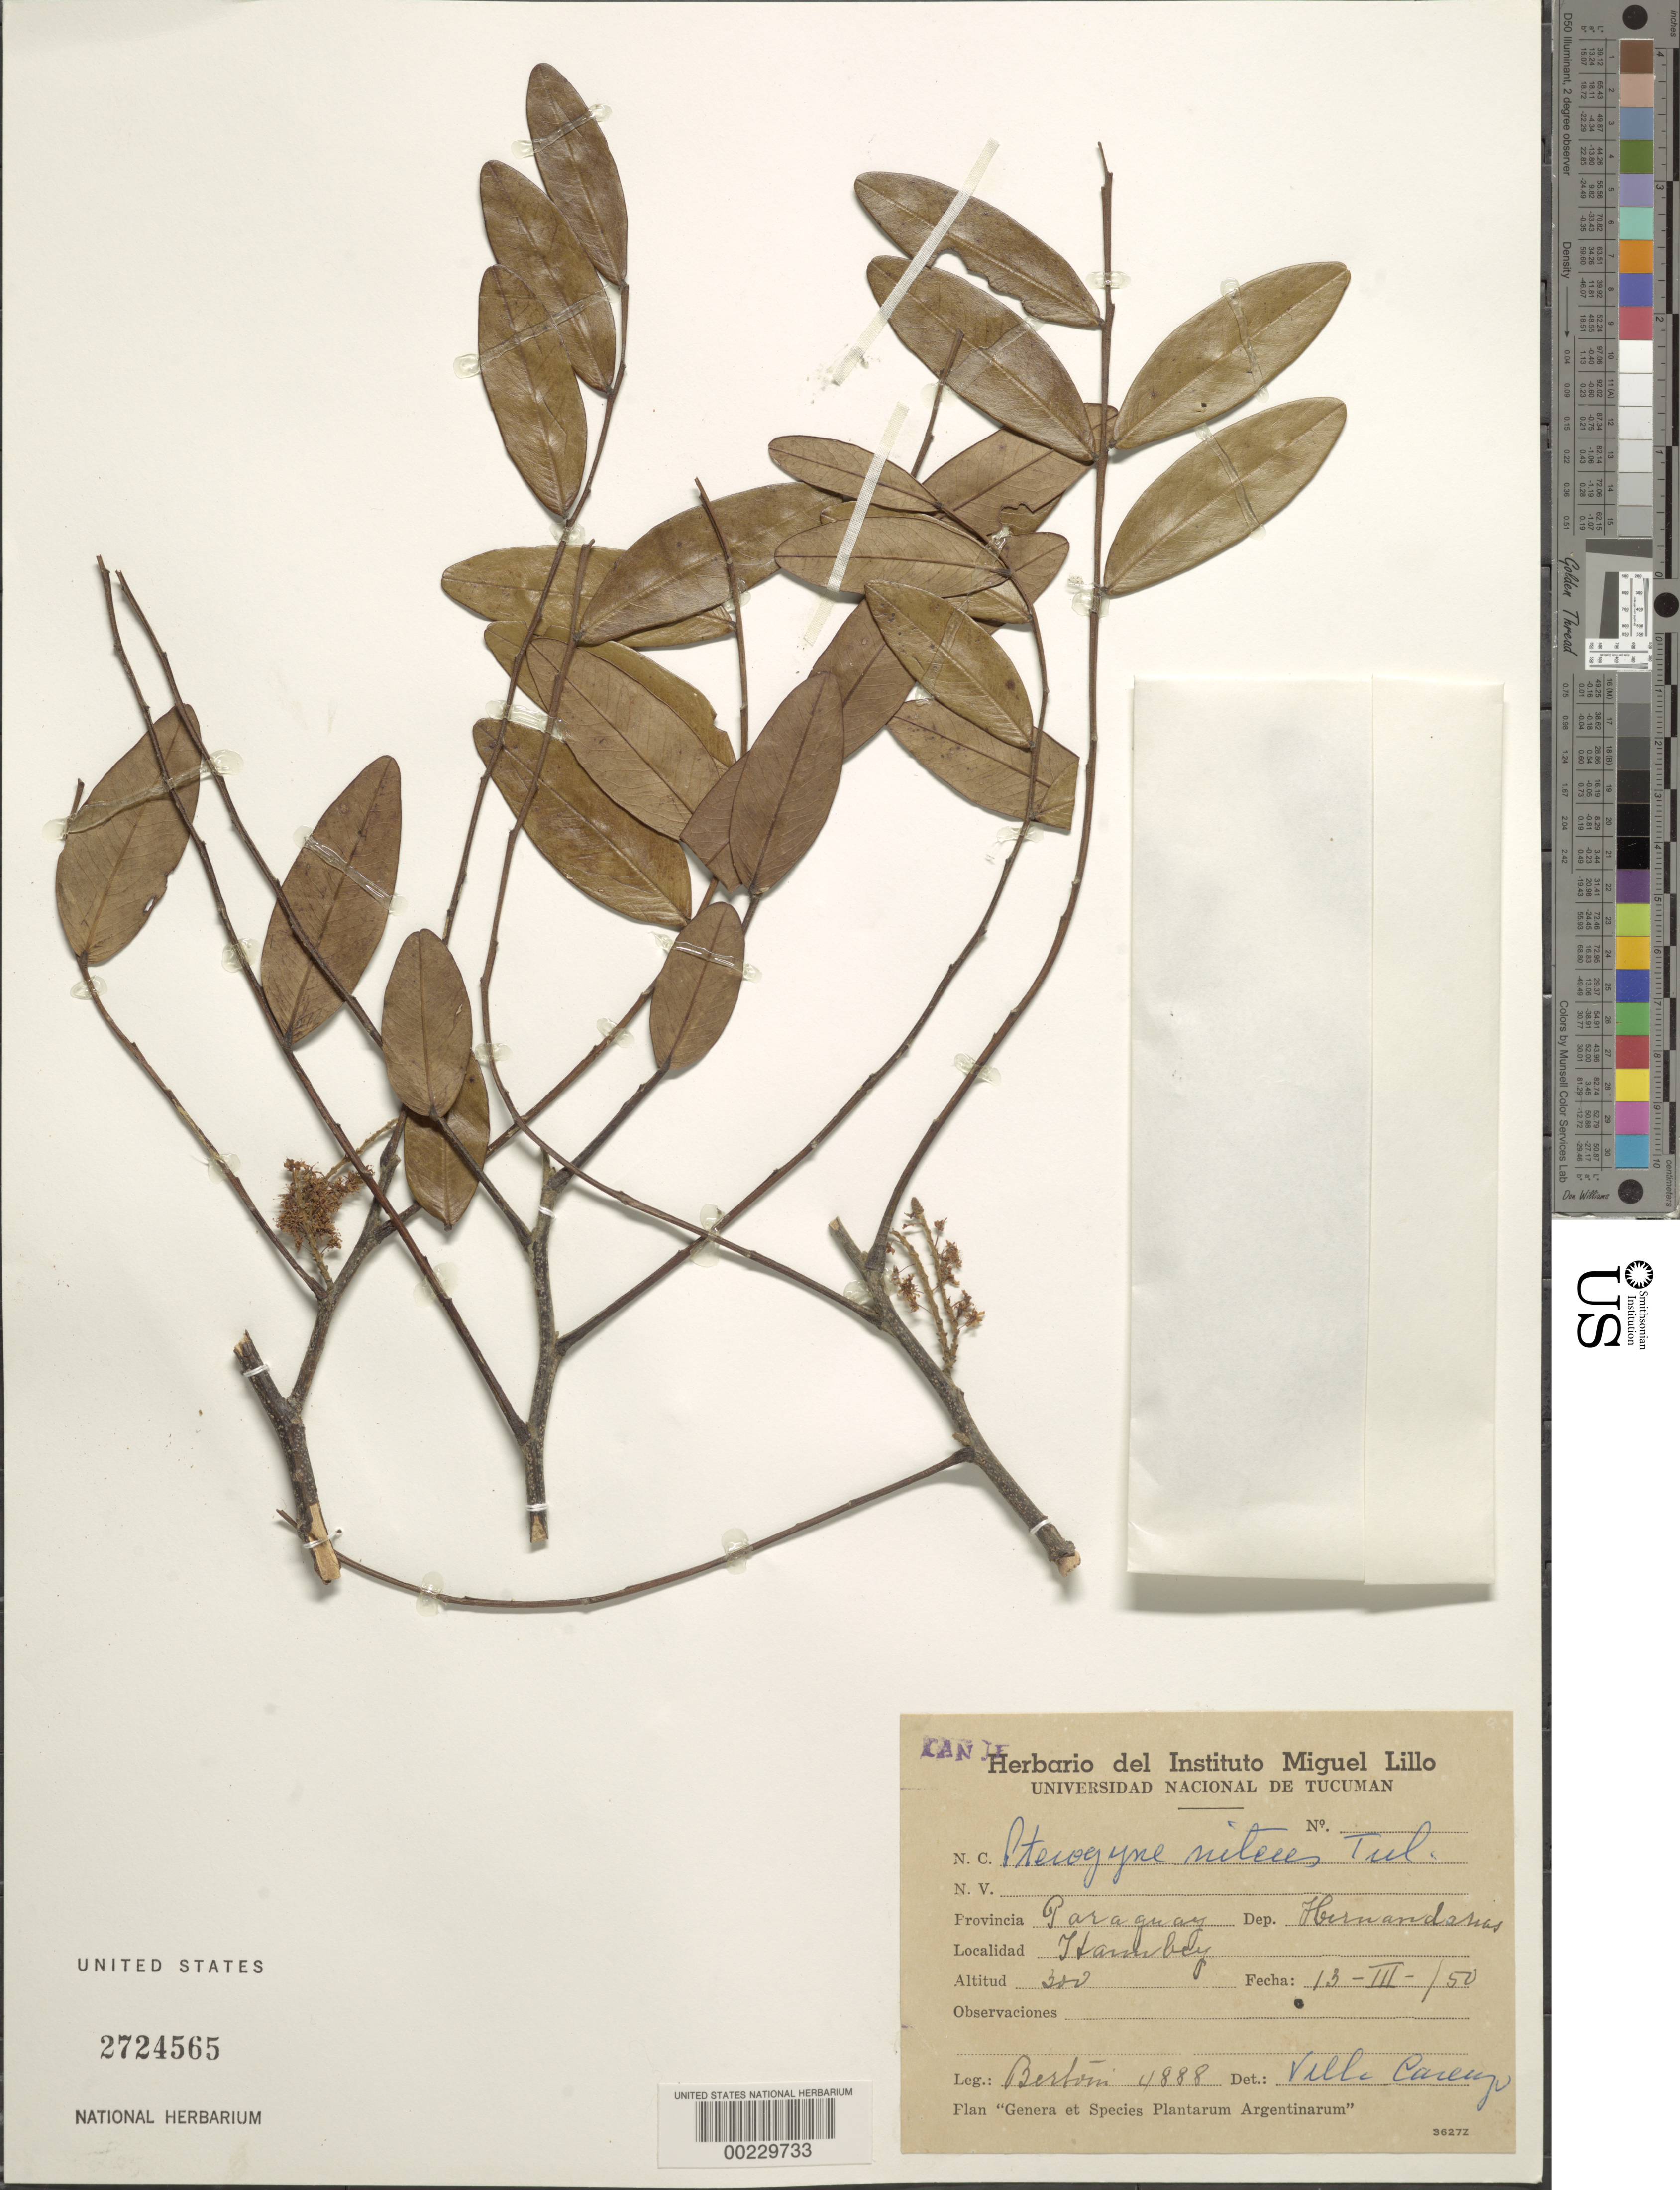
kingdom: Plantae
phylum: Tracheophyta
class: Magnoliopsida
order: Fabales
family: Fabaceae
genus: Pterogyne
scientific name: Pterogyne nitens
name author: Tul.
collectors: M. Bertoni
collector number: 4888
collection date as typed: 13 Mar 1950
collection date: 1950-03-13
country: Argentina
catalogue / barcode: US 2724565